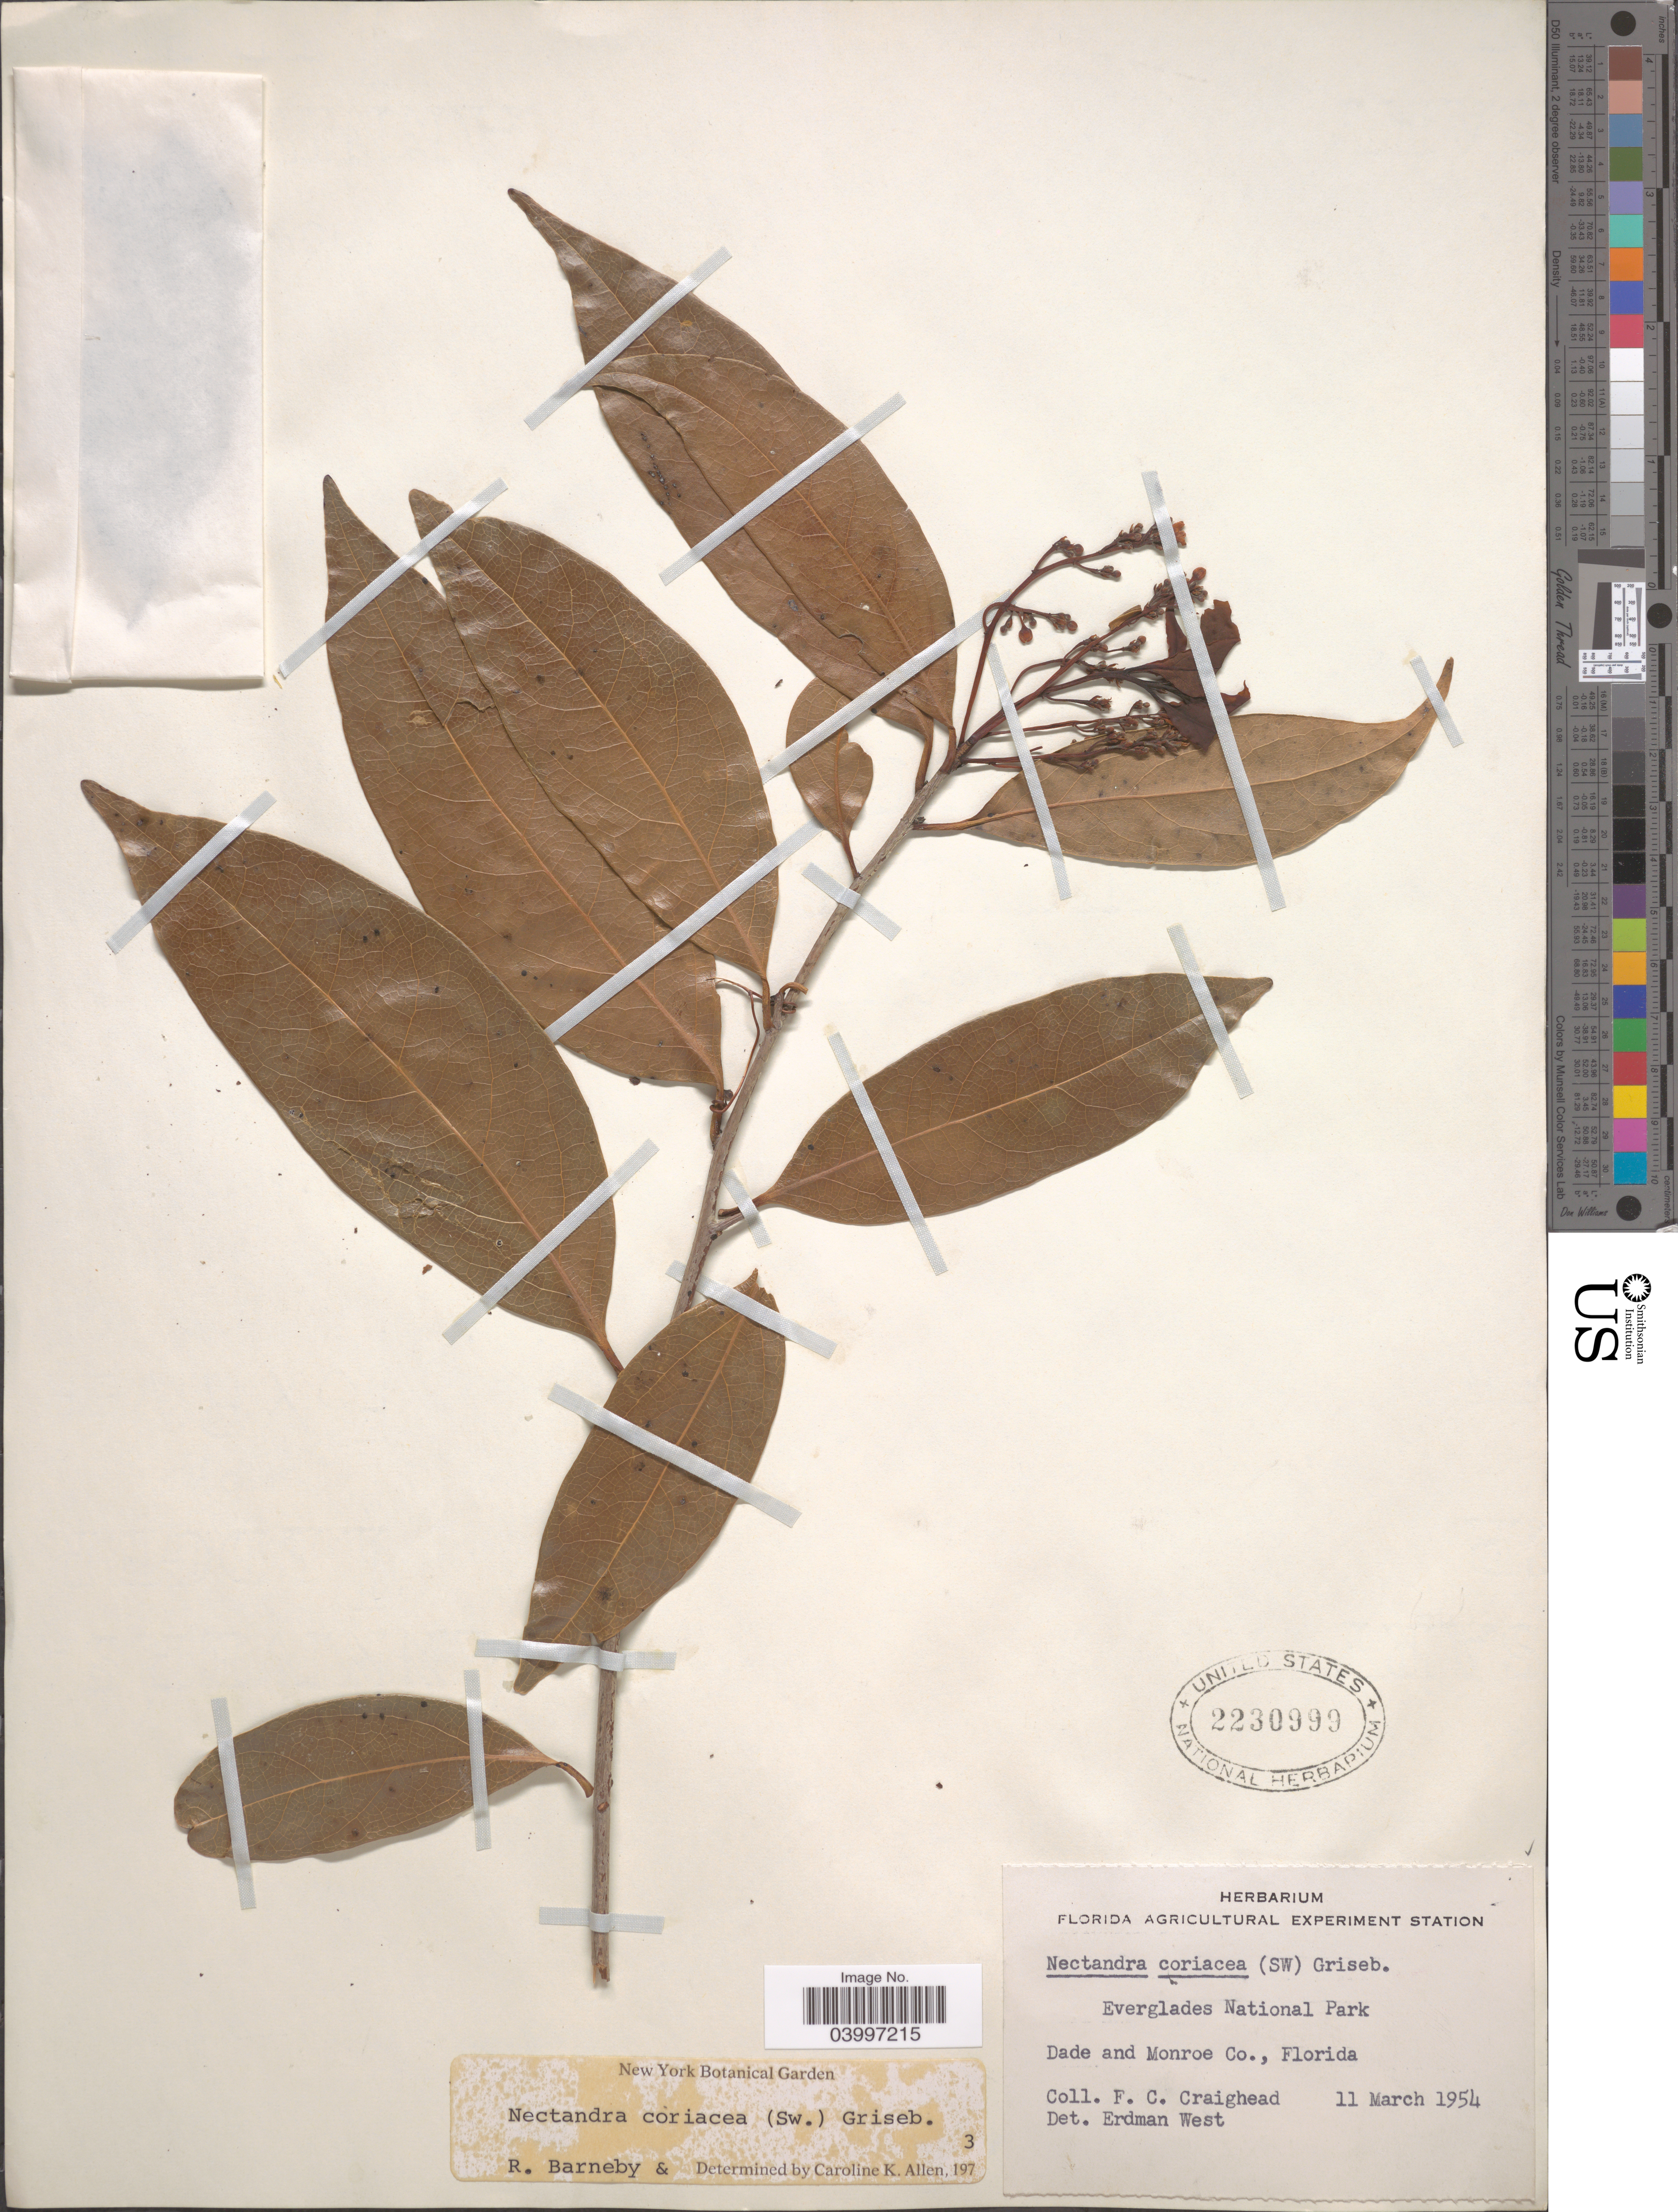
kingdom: Plantae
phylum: Tracheophyta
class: Magnoliopsida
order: Laurales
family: Lauraceae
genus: Nectandra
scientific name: Nectandra coriacea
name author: (Sw.) Griseb.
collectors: F. Craighead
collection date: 1954-03-11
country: United States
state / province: Florida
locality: Everglades National Park. Dade and Monroe Co.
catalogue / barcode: US 2230999